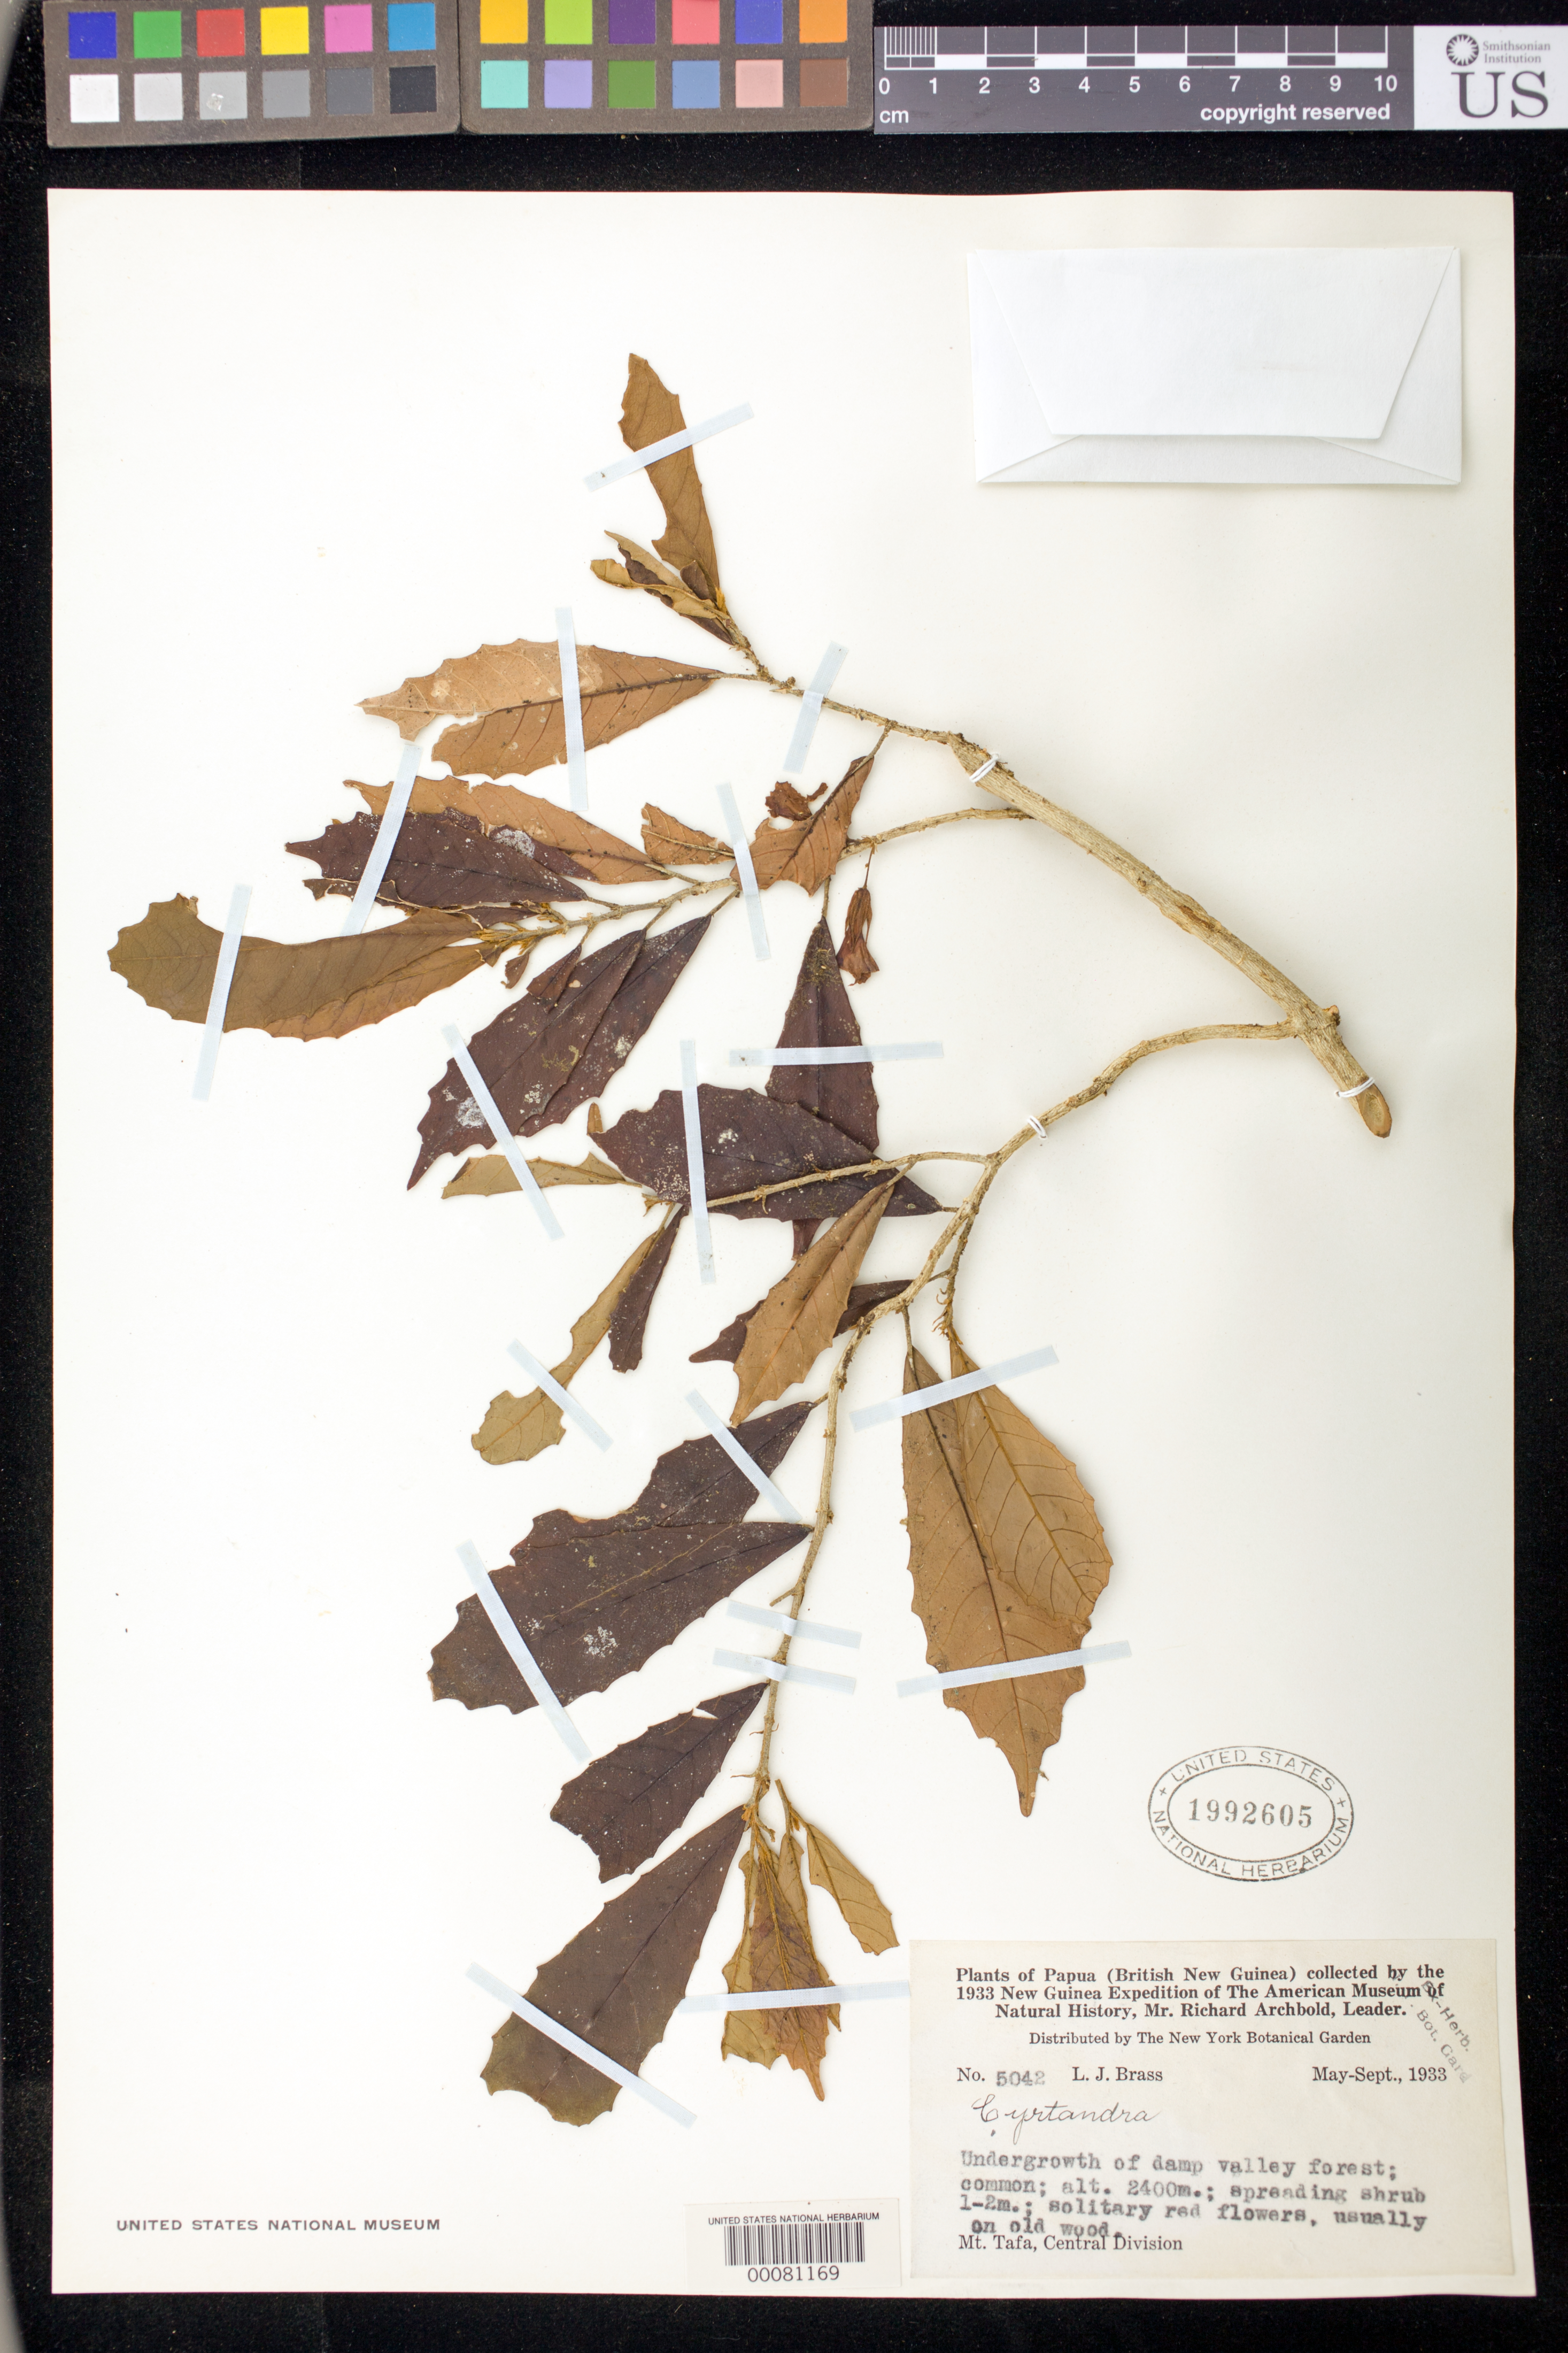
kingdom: Plantae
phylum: Tracheophyta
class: Magnoliopsida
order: Lamiales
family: Gesneriaceae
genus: Cyrtandra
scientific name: Cyrtandra sp.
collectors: L. J. Brass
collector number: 5042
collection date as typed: May-Sep 1933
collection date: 1933-05/1933-09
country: Papua New Guinea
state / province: Central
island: New Guinea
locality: Mt tafa, central division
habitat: Undergrowth of damp valley forest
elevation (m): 2400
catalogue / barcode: US 1992605